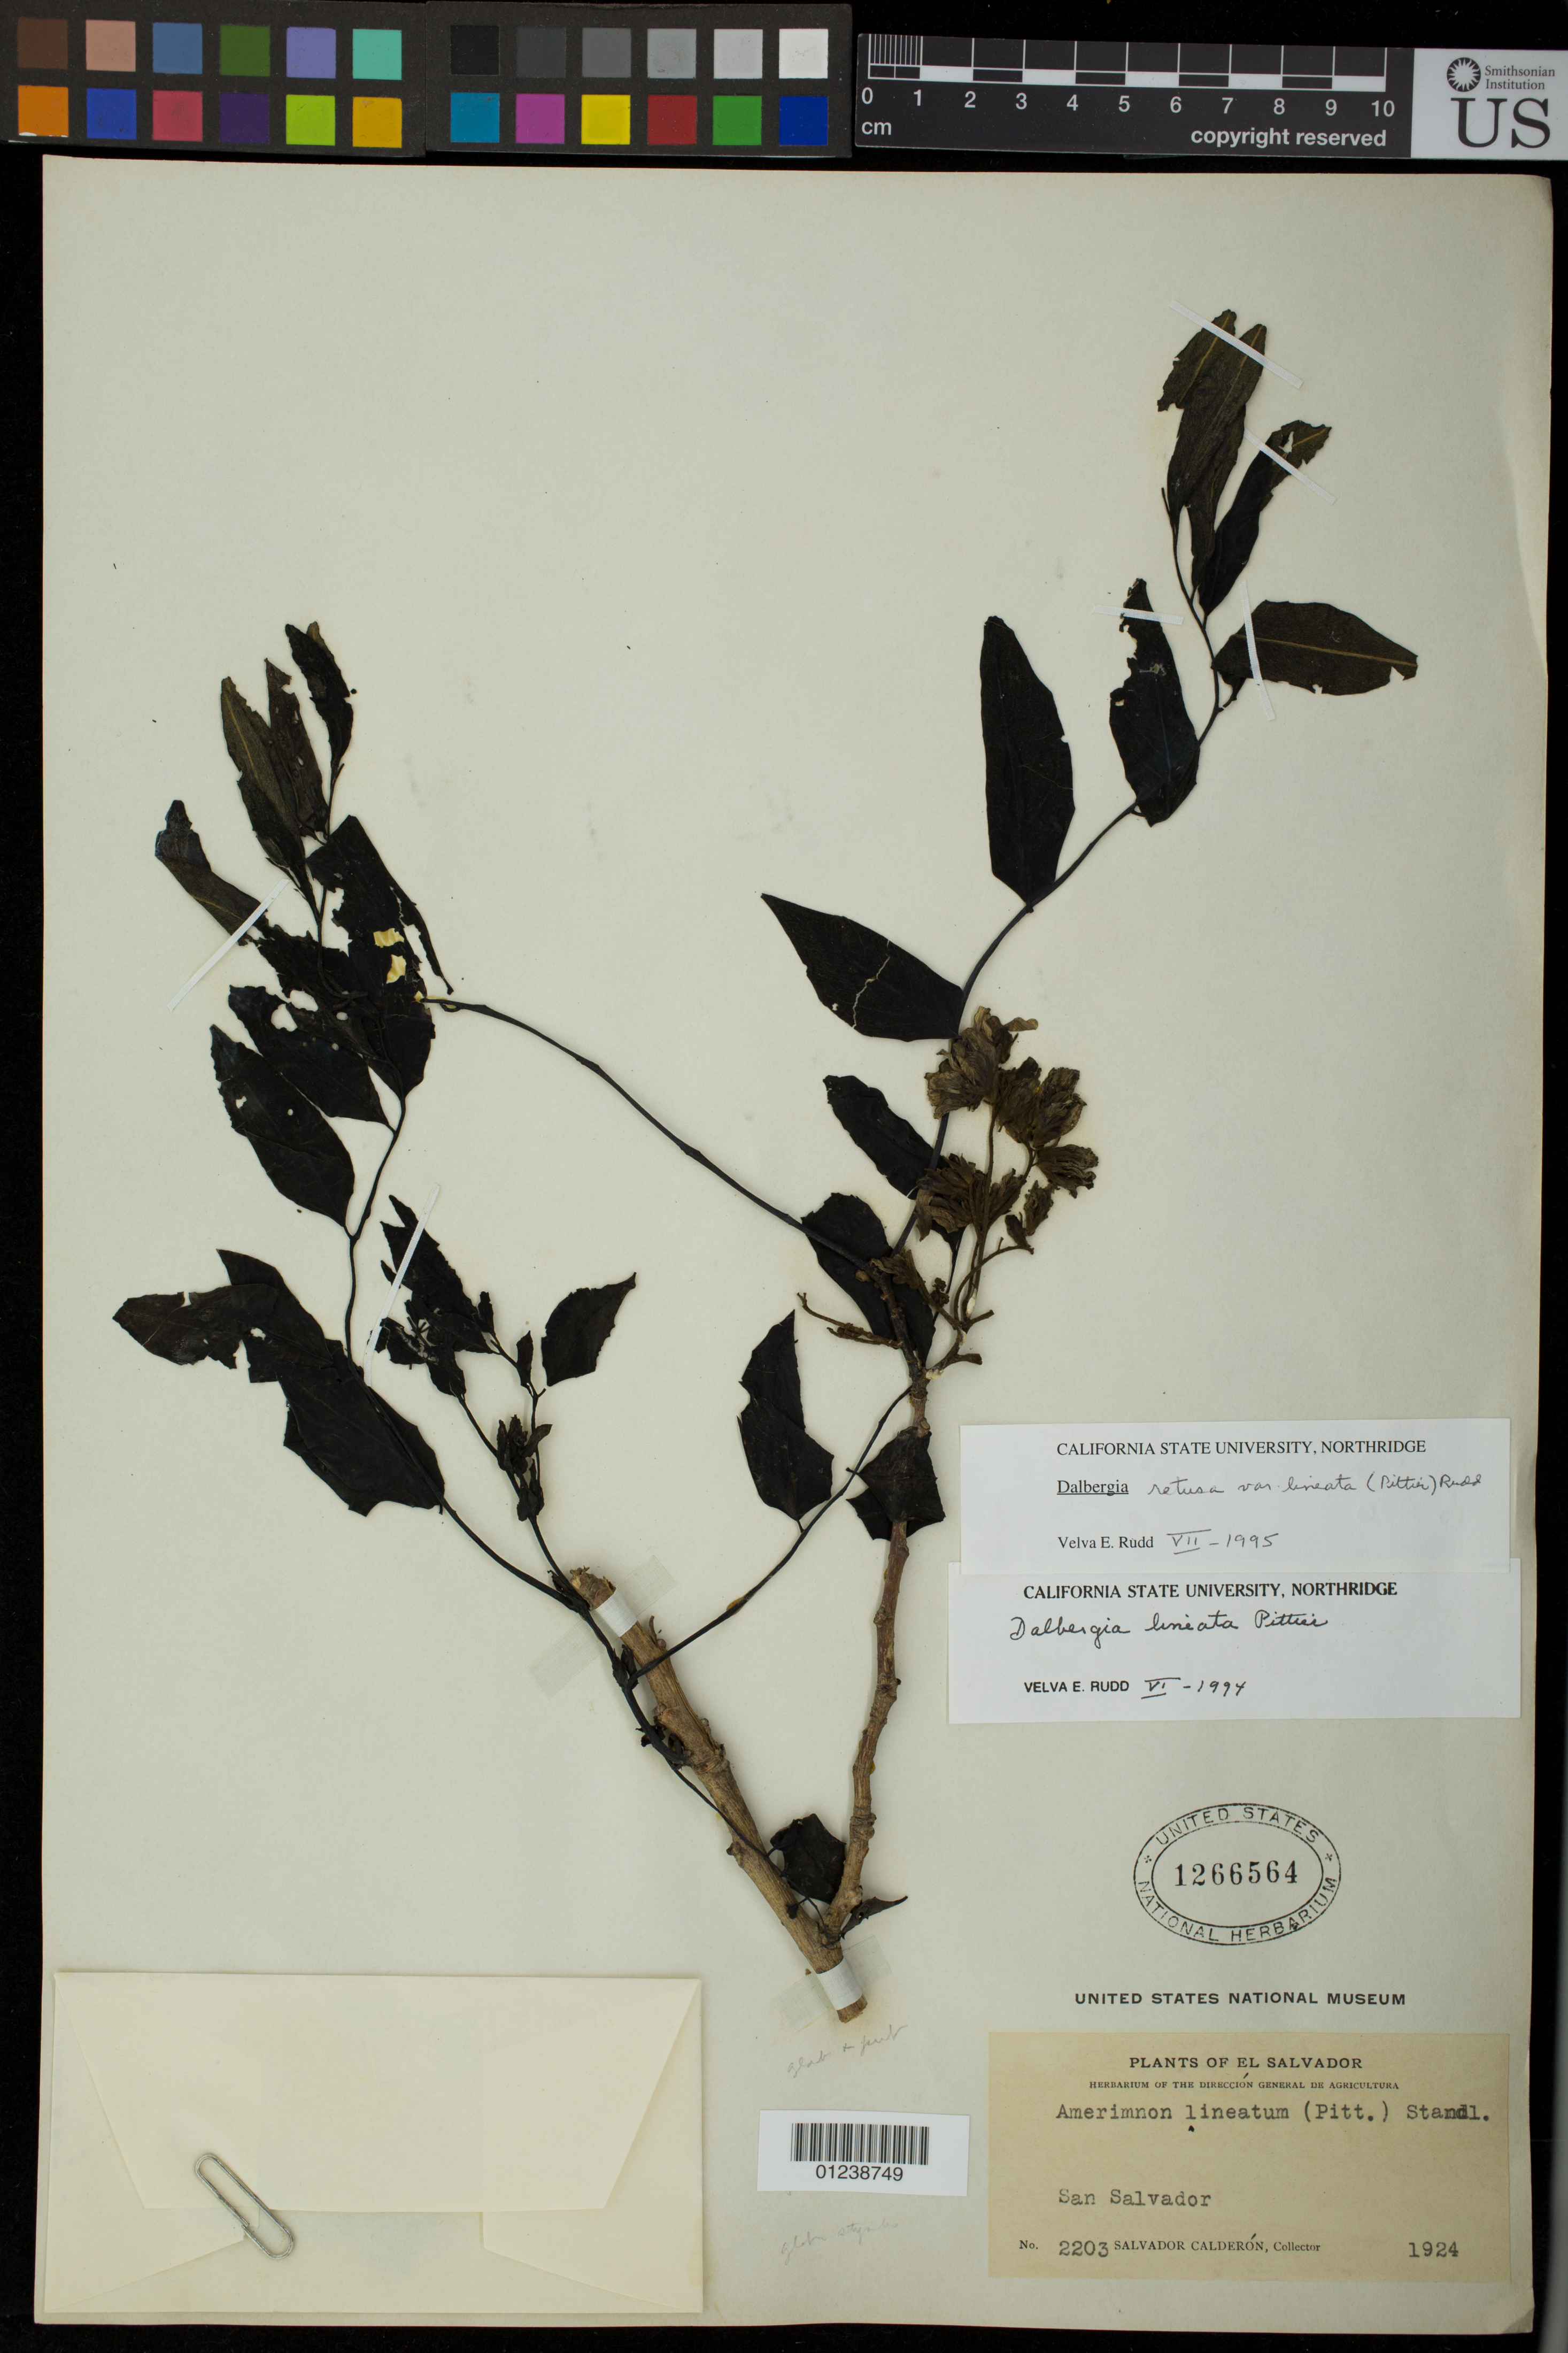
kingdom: Plantae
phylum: Tracheophyta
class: Magnoliopsida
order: Fabales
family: Fabaceae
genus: Dalbergia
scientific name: Dalbergia retusa var. lineata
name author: (Pittier) Rudd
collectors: S. Calderón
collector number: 2203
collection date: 1924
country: El Salvador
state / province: San Salvador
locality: San Salvador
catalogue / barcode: US 1266564